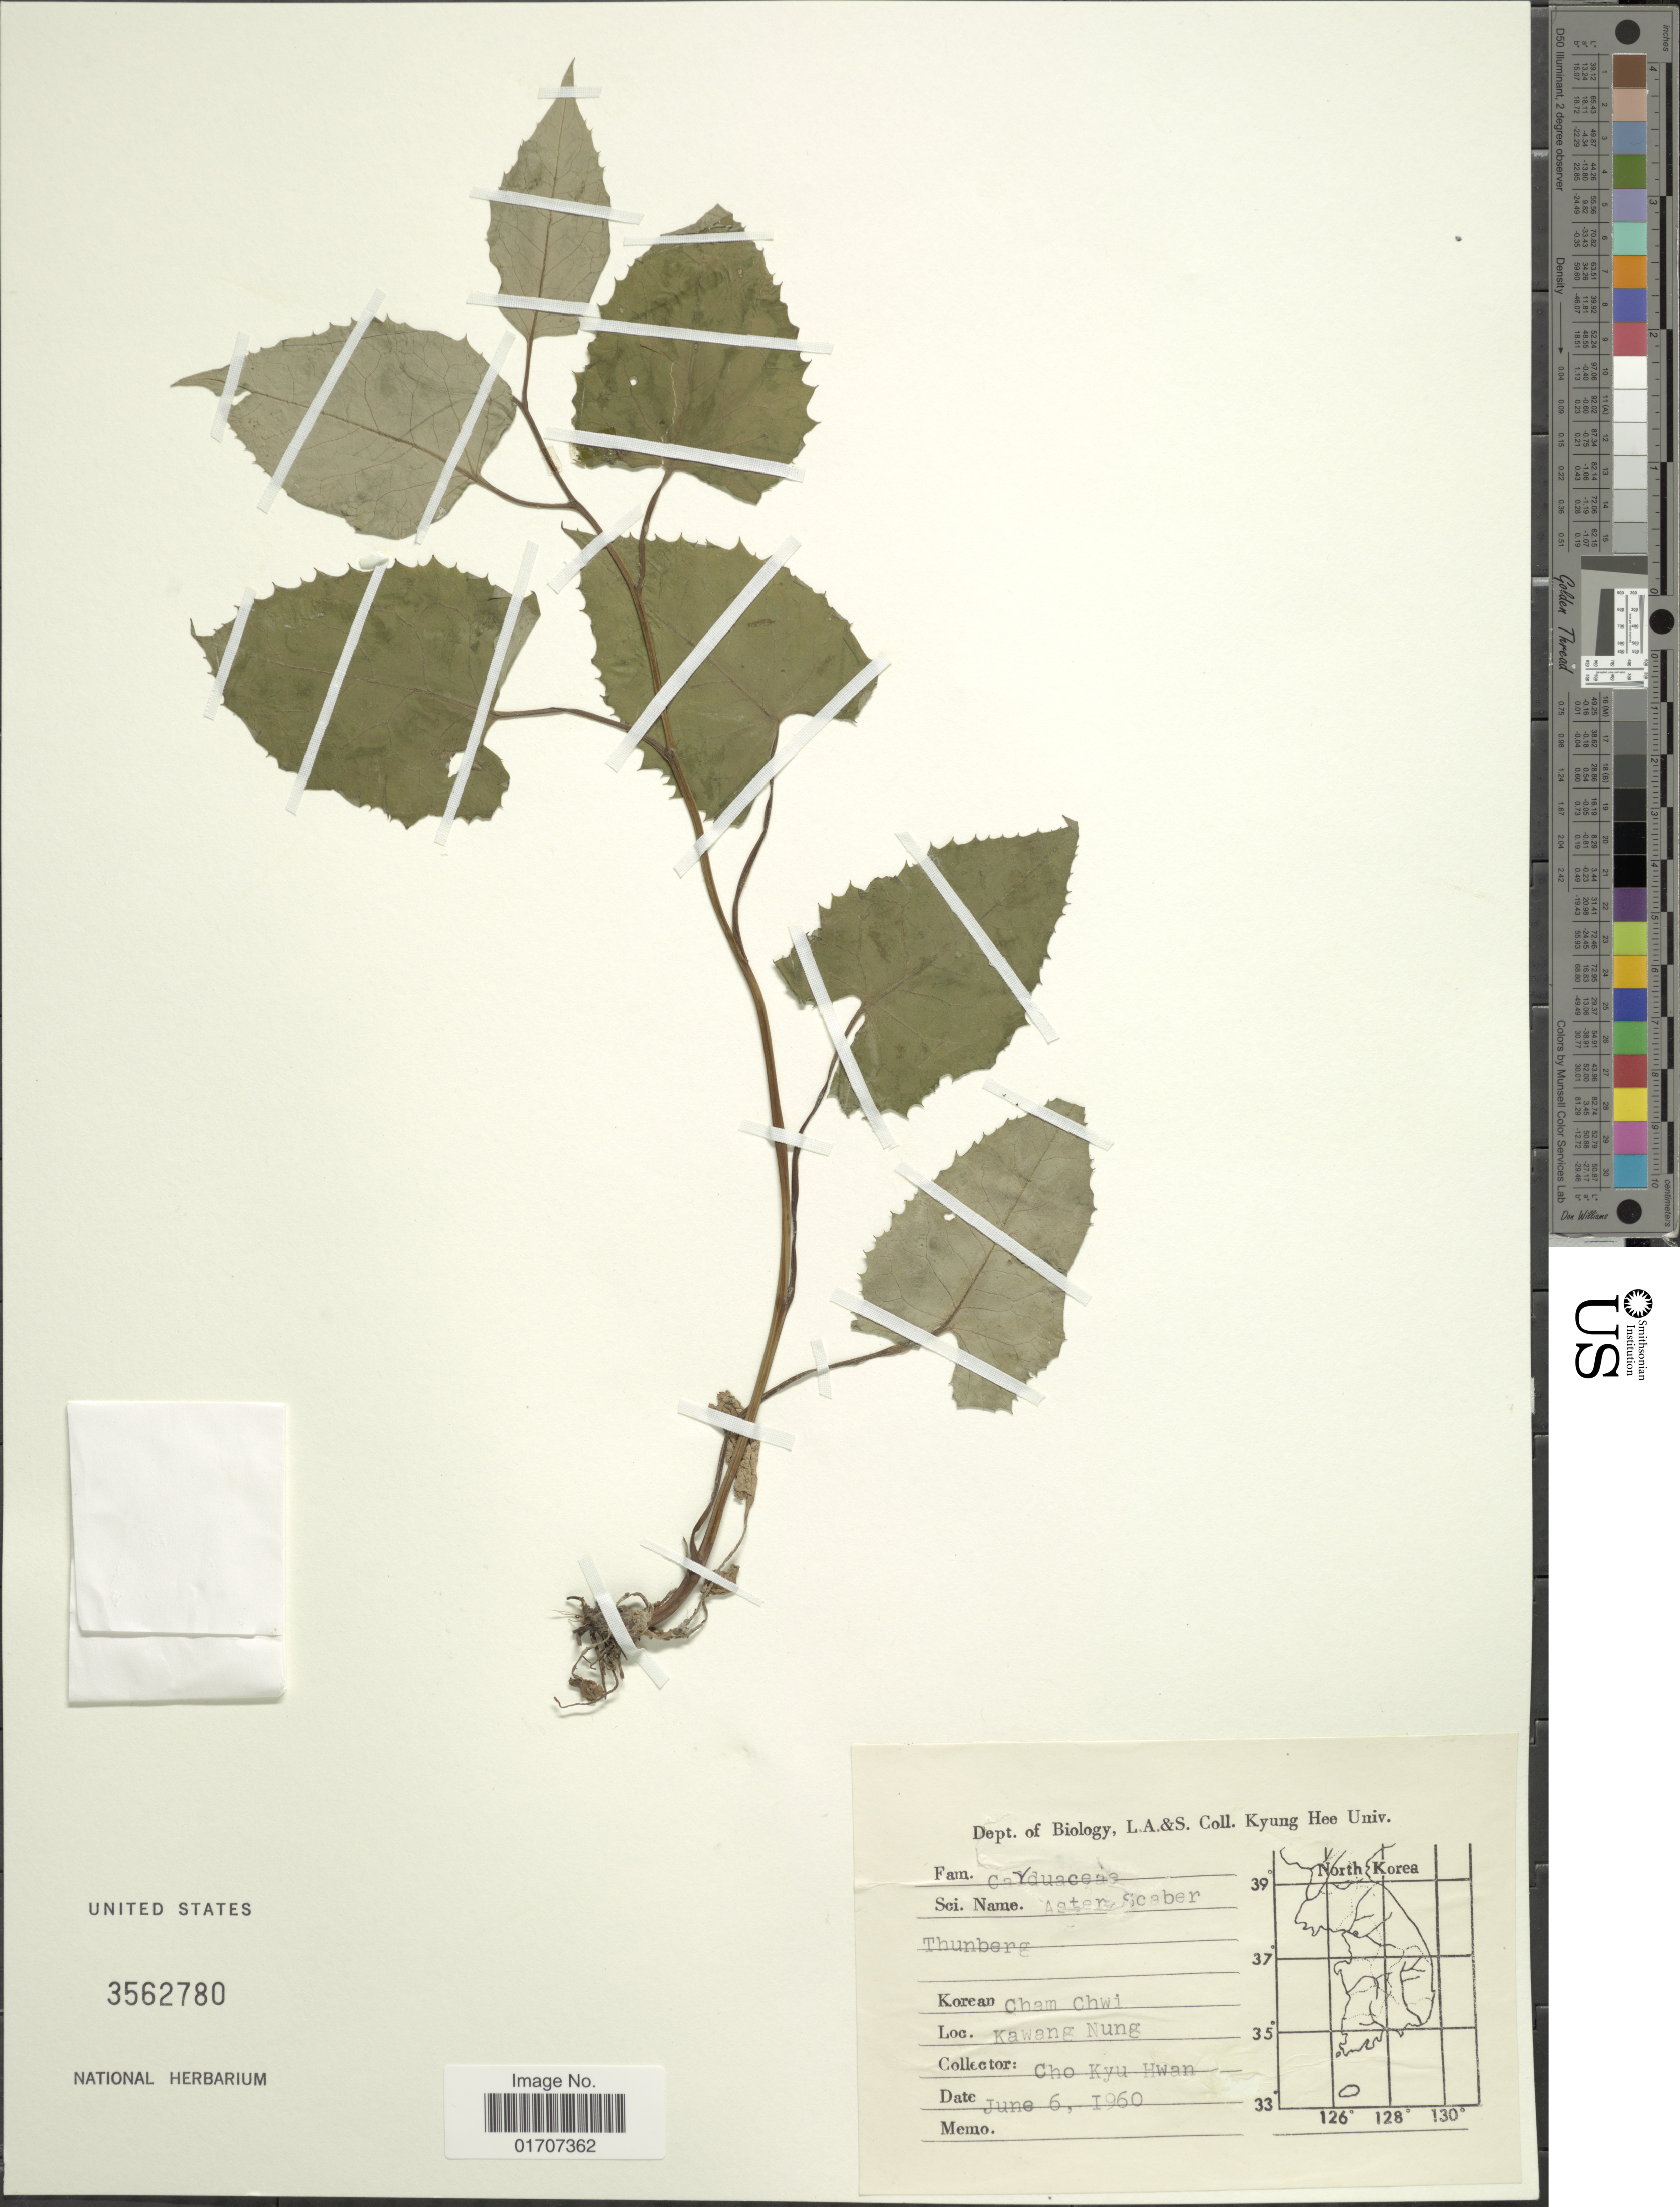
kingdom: Plantae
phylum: Tracheophyta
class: Magnoliopsida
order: Asterales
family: Asteraceae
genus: Doellingeria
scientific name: Doellingeria scabra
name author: (Thunb.) Nees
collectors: C. Hwan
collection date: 1960-06-06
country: South Korea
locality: Kawang Nung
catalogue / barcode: US 3562780